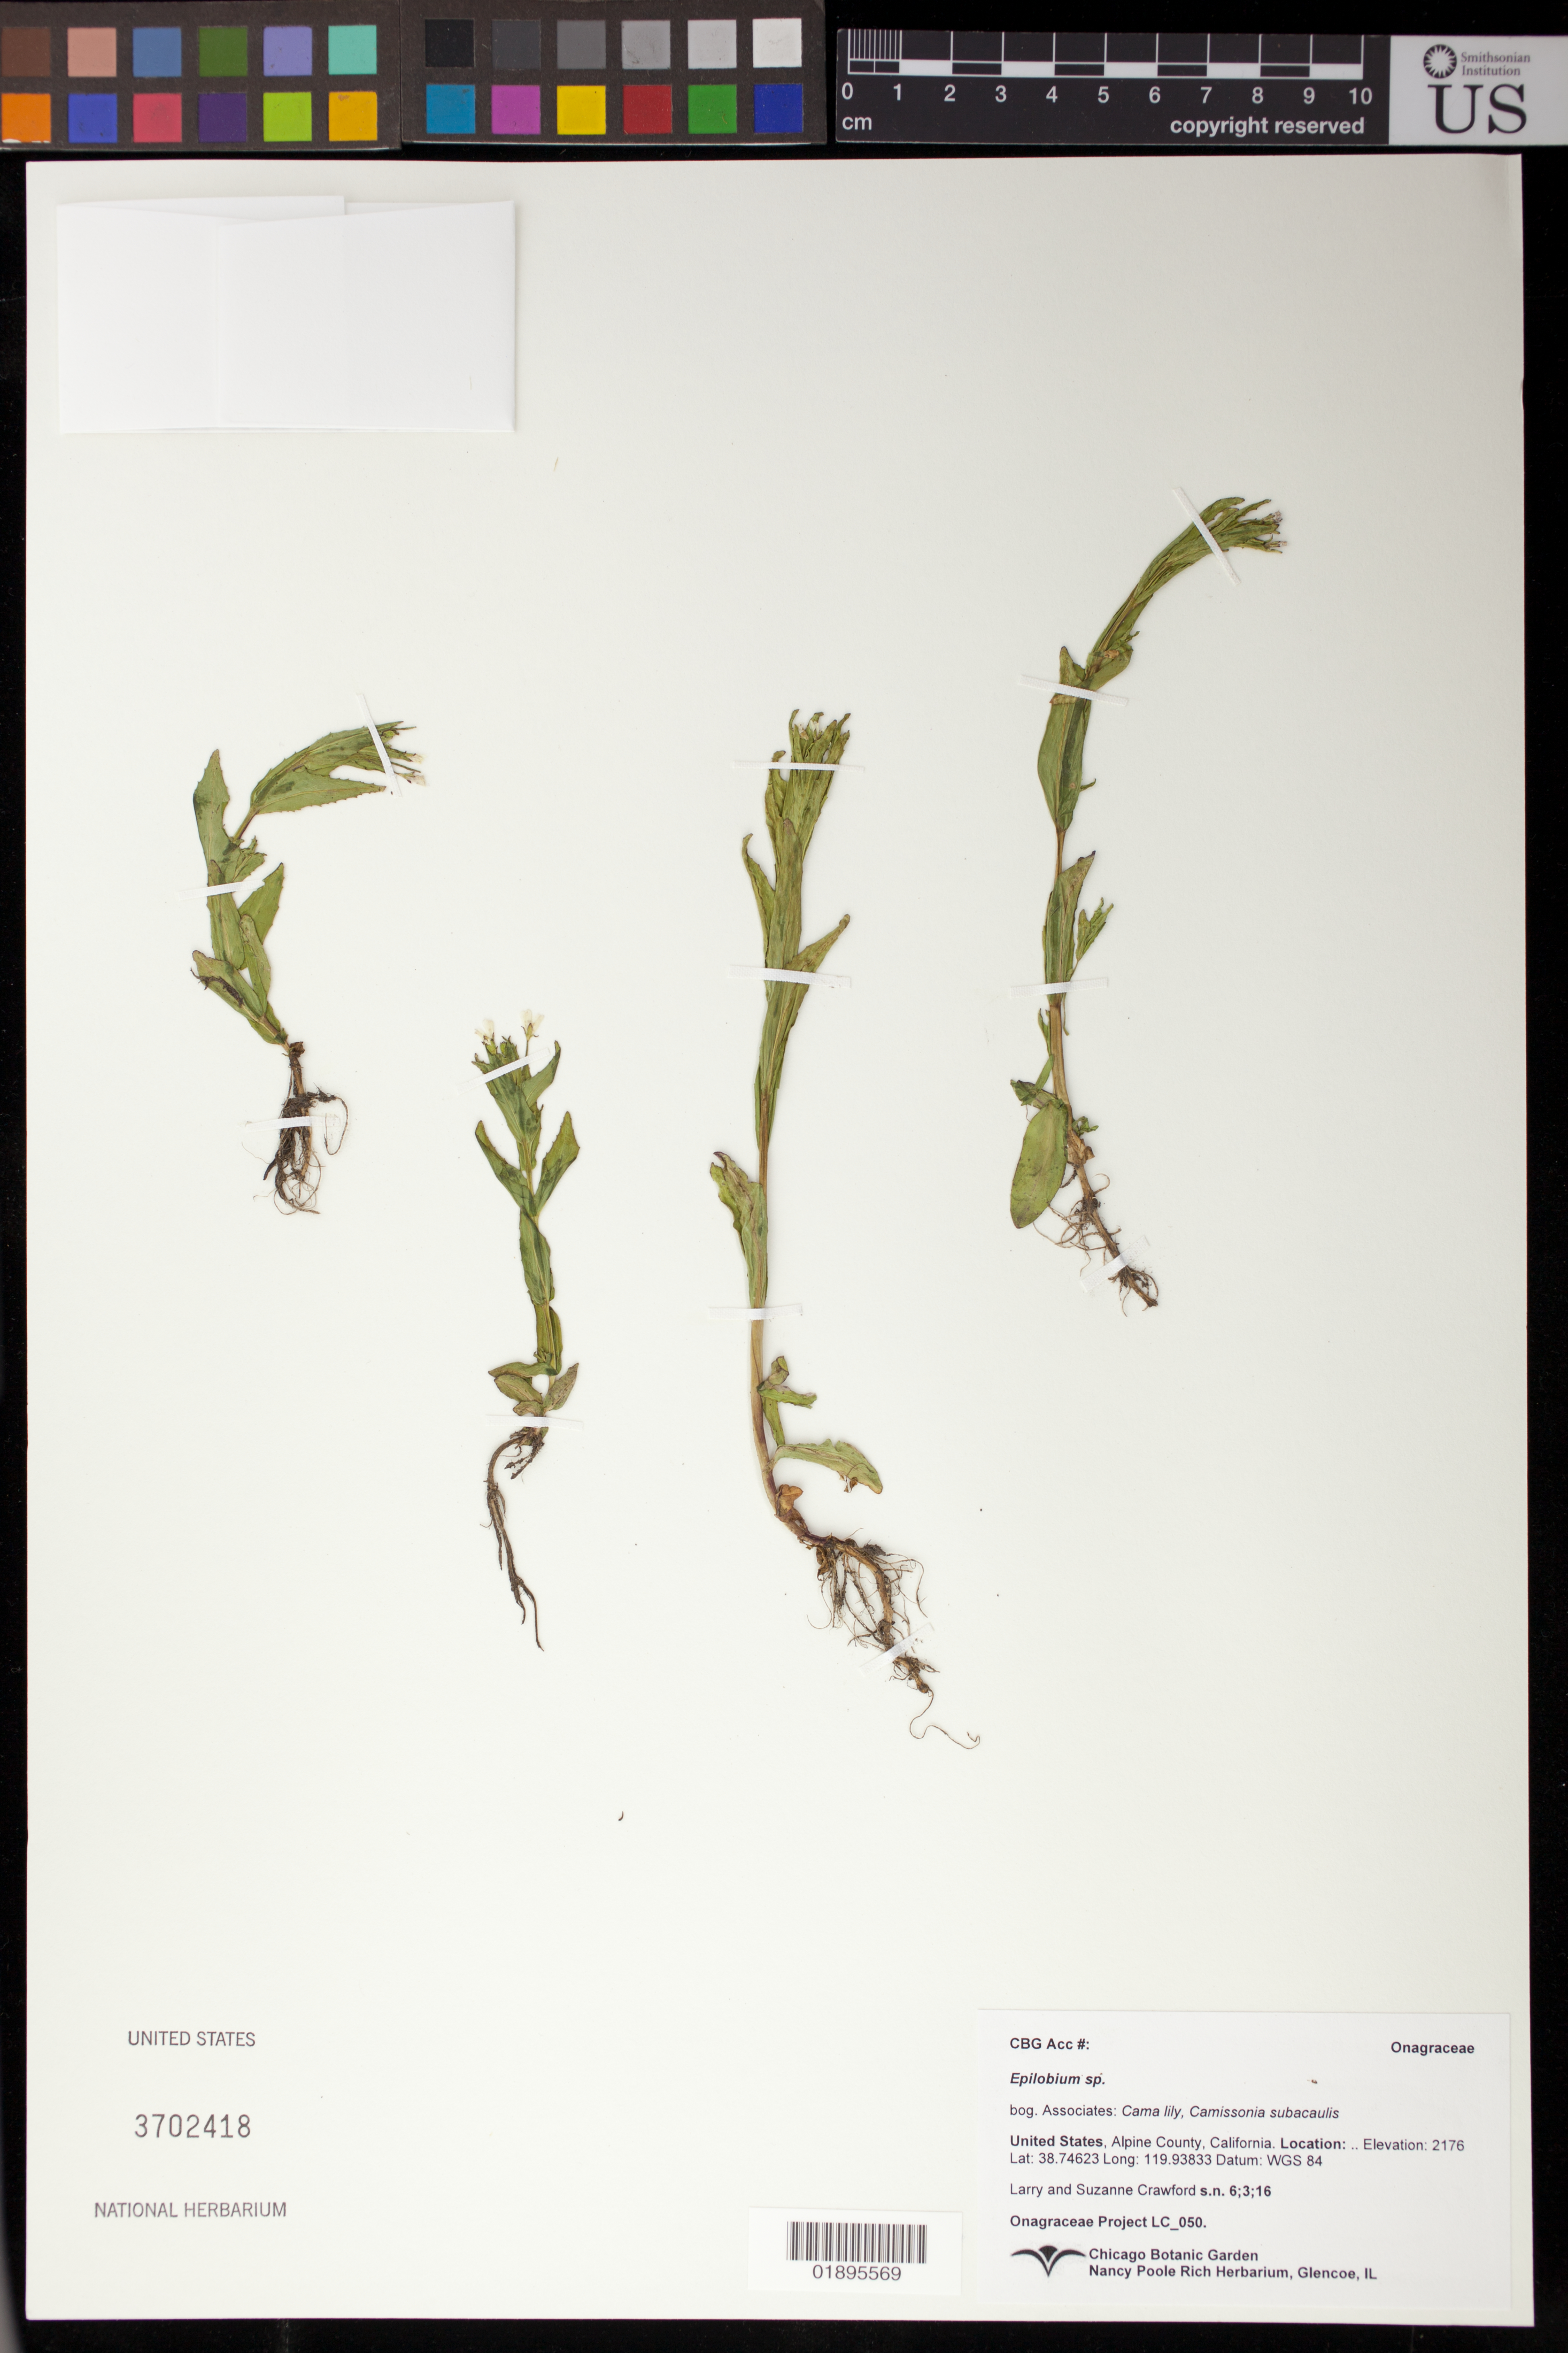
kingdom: Plantae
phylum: Tracheophyta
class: Magnoliopsida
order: Myrtales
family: Onagraceae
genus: Epilobium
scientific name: Epilobium sp.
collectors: L. Crawford & S. Crawford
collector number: LC 050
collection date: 2016-06-03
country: United States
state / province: California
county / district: Alpine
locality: Blue Lakes Rd. mossy meadow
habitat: bog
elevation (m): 2176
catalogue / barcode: US 3702418